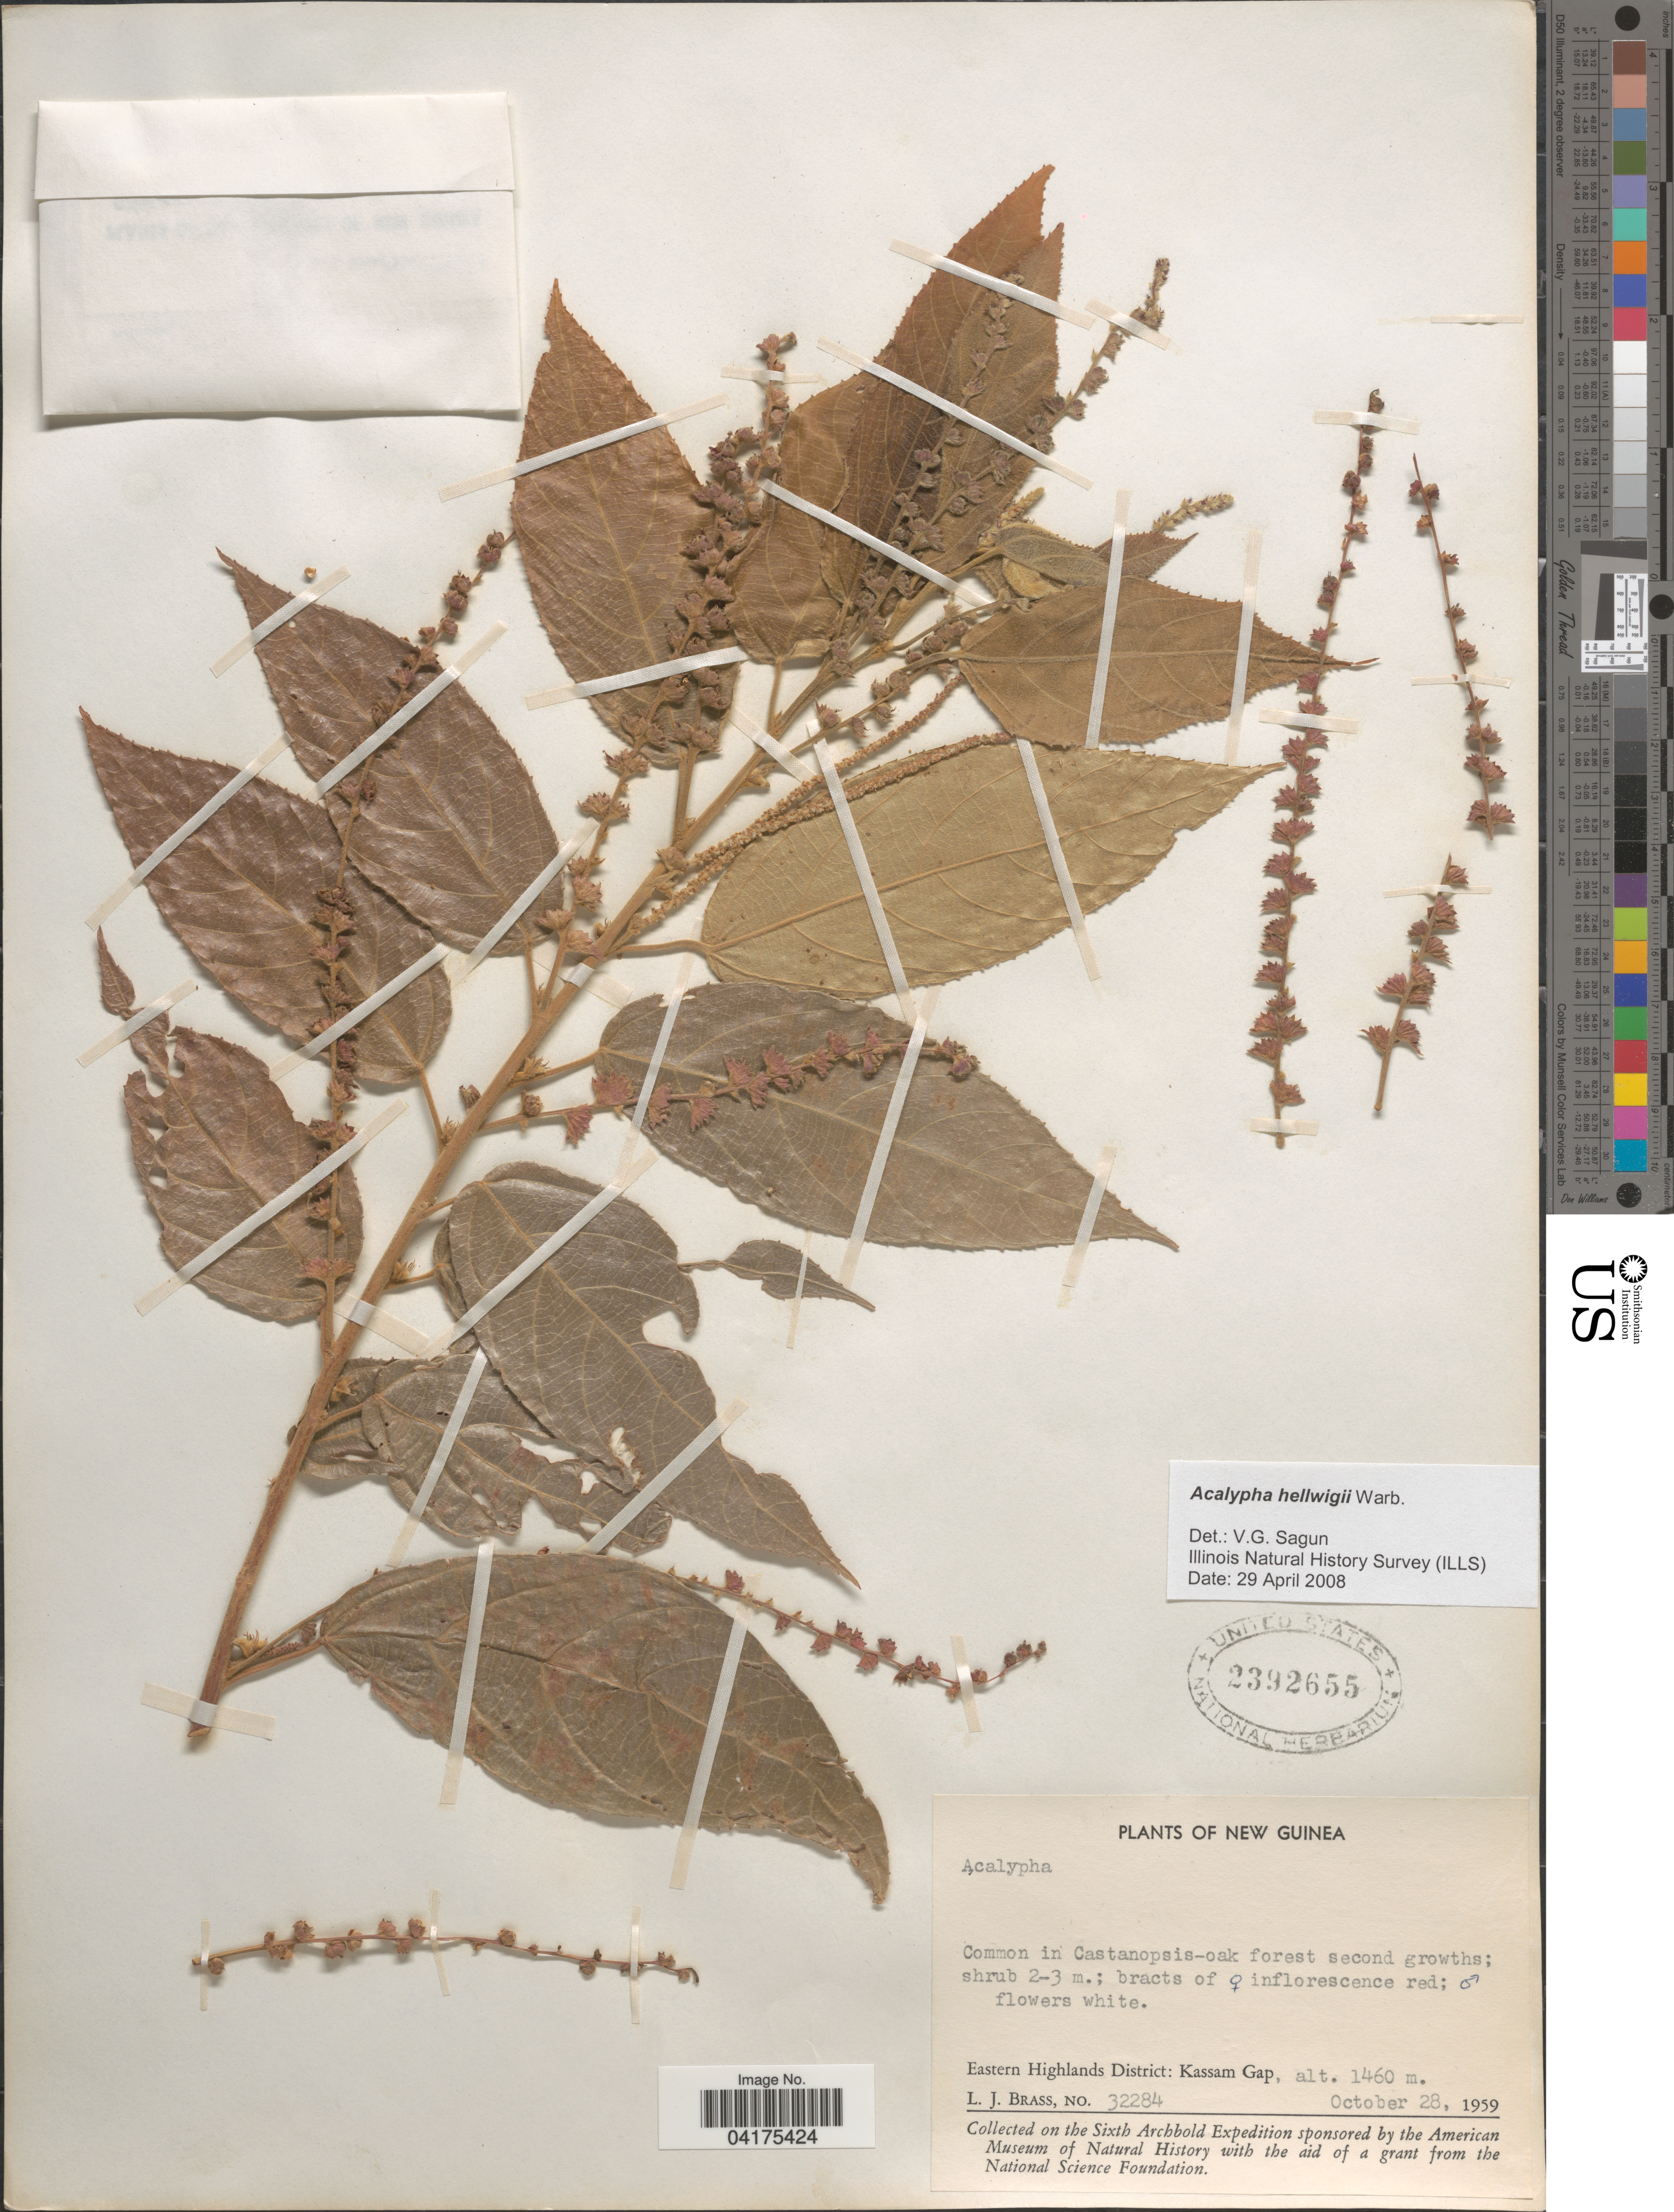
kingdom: Plantae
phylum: Tracheophyta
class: Magnoliopsida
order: Malpighiales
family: Euphorbiaceae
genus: Acalypha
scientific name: Acalypha hellwigii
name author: Warb.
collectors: L. J. Brass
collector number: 32284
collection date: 1959-10-28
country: Papua New Guinea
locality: New Guinea. Eastern Highlands District: Kassam Gap. The Sixth Archbold Expedition.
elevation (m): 1460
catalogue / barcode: US 2392655